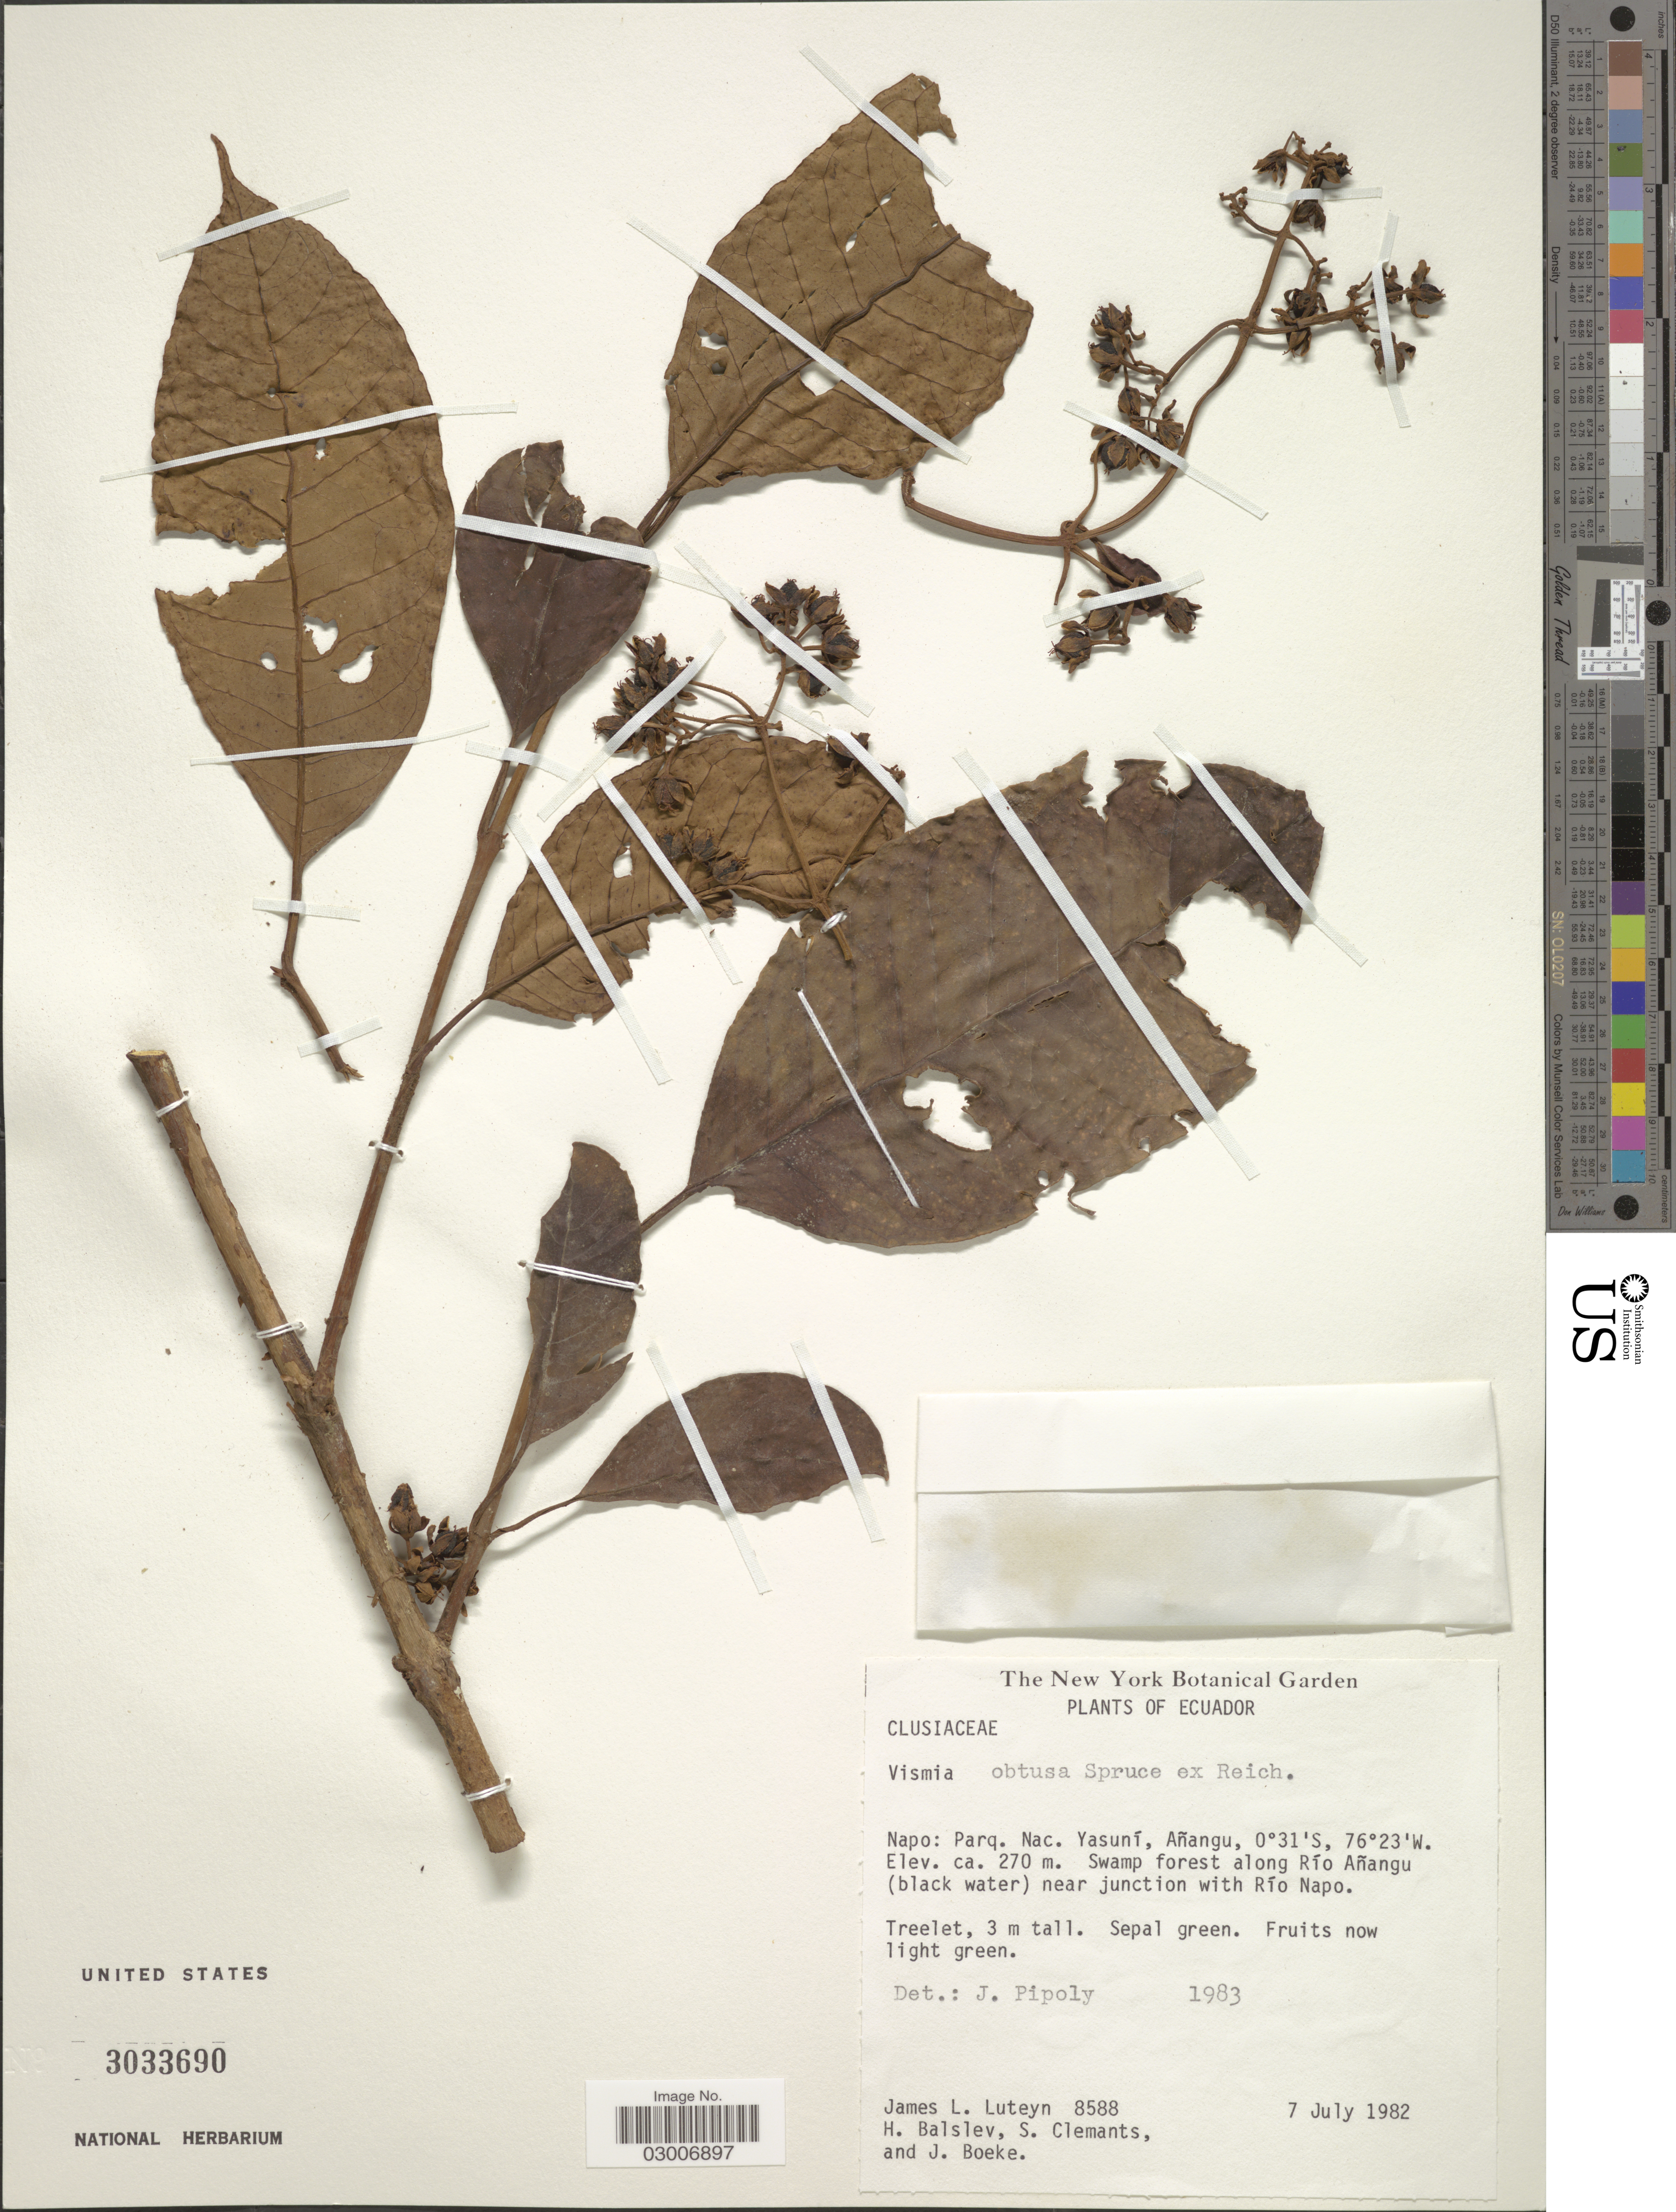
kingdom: Plantae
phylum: Tracheophyta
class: Magnoliopsida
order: Malpighiales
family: Hypericaceae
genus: Vismia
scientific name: Vismia obtusa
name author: Spruce ex Reichardt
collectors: J. L. Luteyn, H. Balslev, S. Clemants & J. Boeke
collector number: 8588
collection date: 1982-07-07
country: Ecuador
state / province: Napo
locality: Napo: Parq. Nac. Yasuní, Añangu. Swamp forest along Río Añangu (black water) near junction with Río Napo.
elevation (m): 270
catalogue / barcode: US 3033690